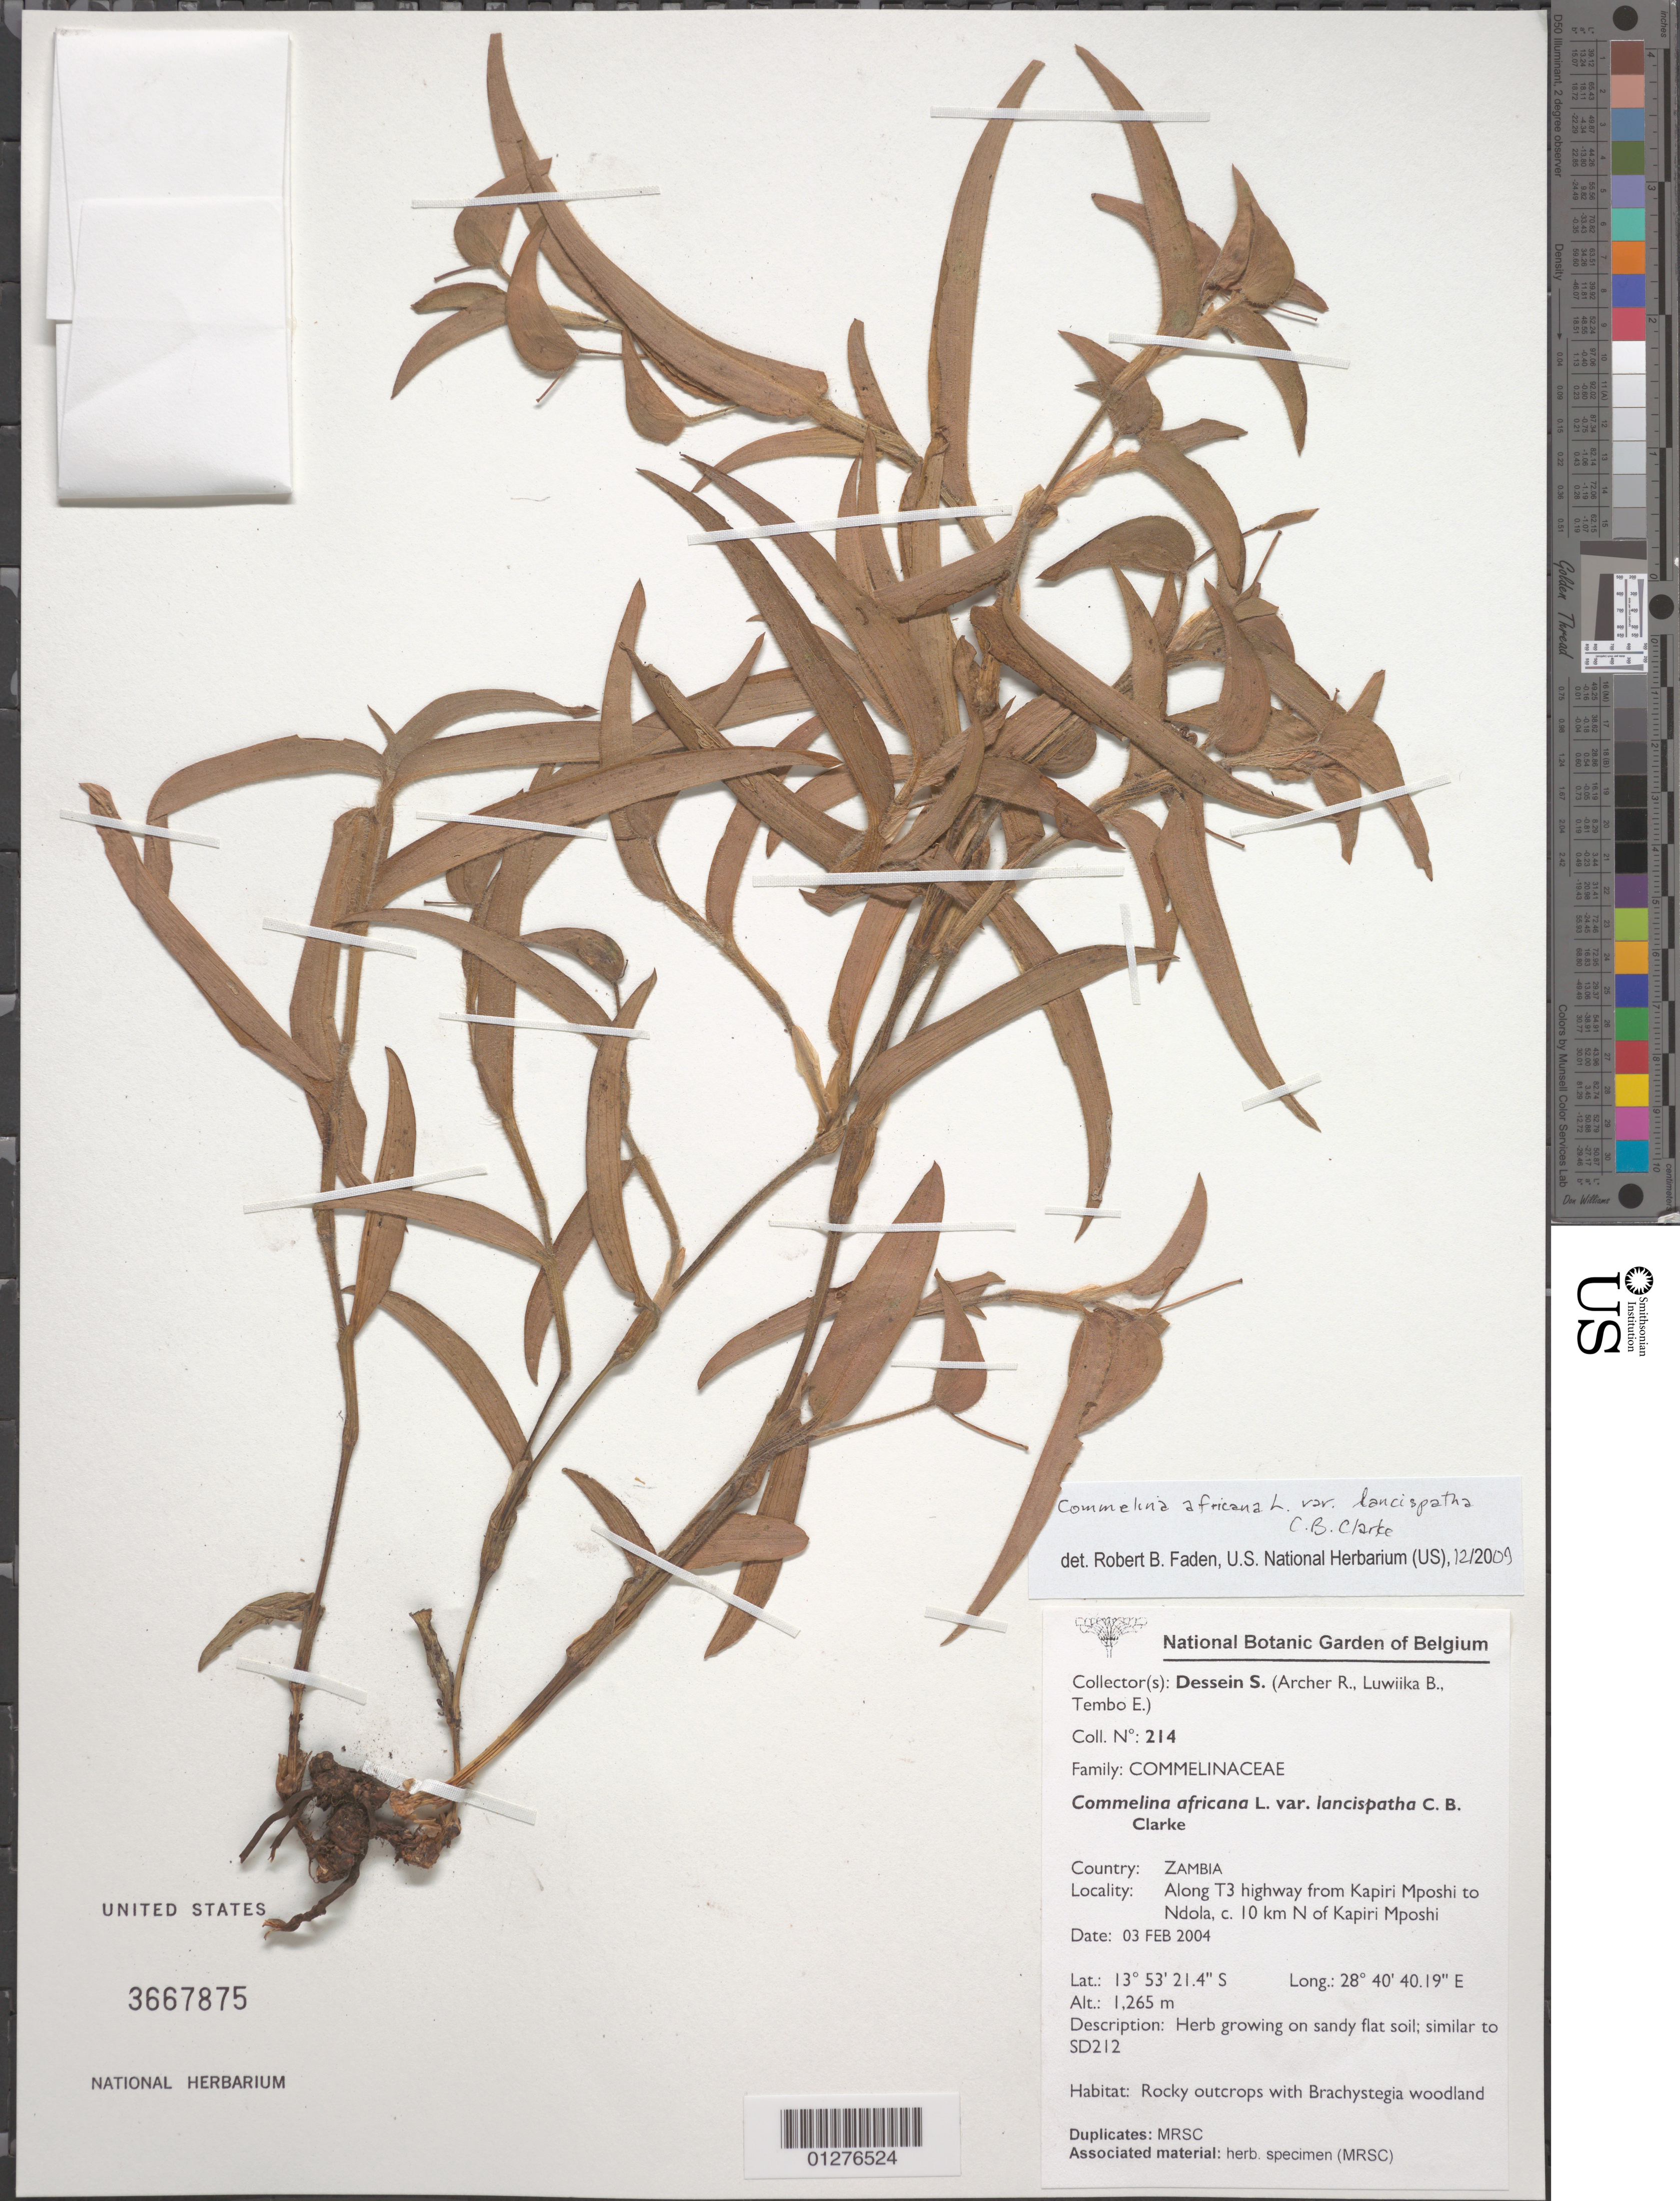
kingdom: Plantae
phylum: Tracheophyta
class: Liliopsida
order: Commelinales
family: Commelinaceae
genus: Commelina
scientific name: Commelina africana subsp. africana var. lancispatha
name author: C.B. Clarke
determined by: Faden, Robert B., (US), Smithsonian Institution - National Museum of Natural History (UNITED STATES)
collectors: S. Dessein et al.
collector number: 214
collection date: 2004-02-03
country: Zambia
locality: Along T3 highway from Kapiri Mposhi to Ndola, c. 10 km N of Kapiri Mposhi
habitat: Rocky outcrops with Brachystegia woodland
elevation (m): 1265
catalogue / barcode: US 3667875